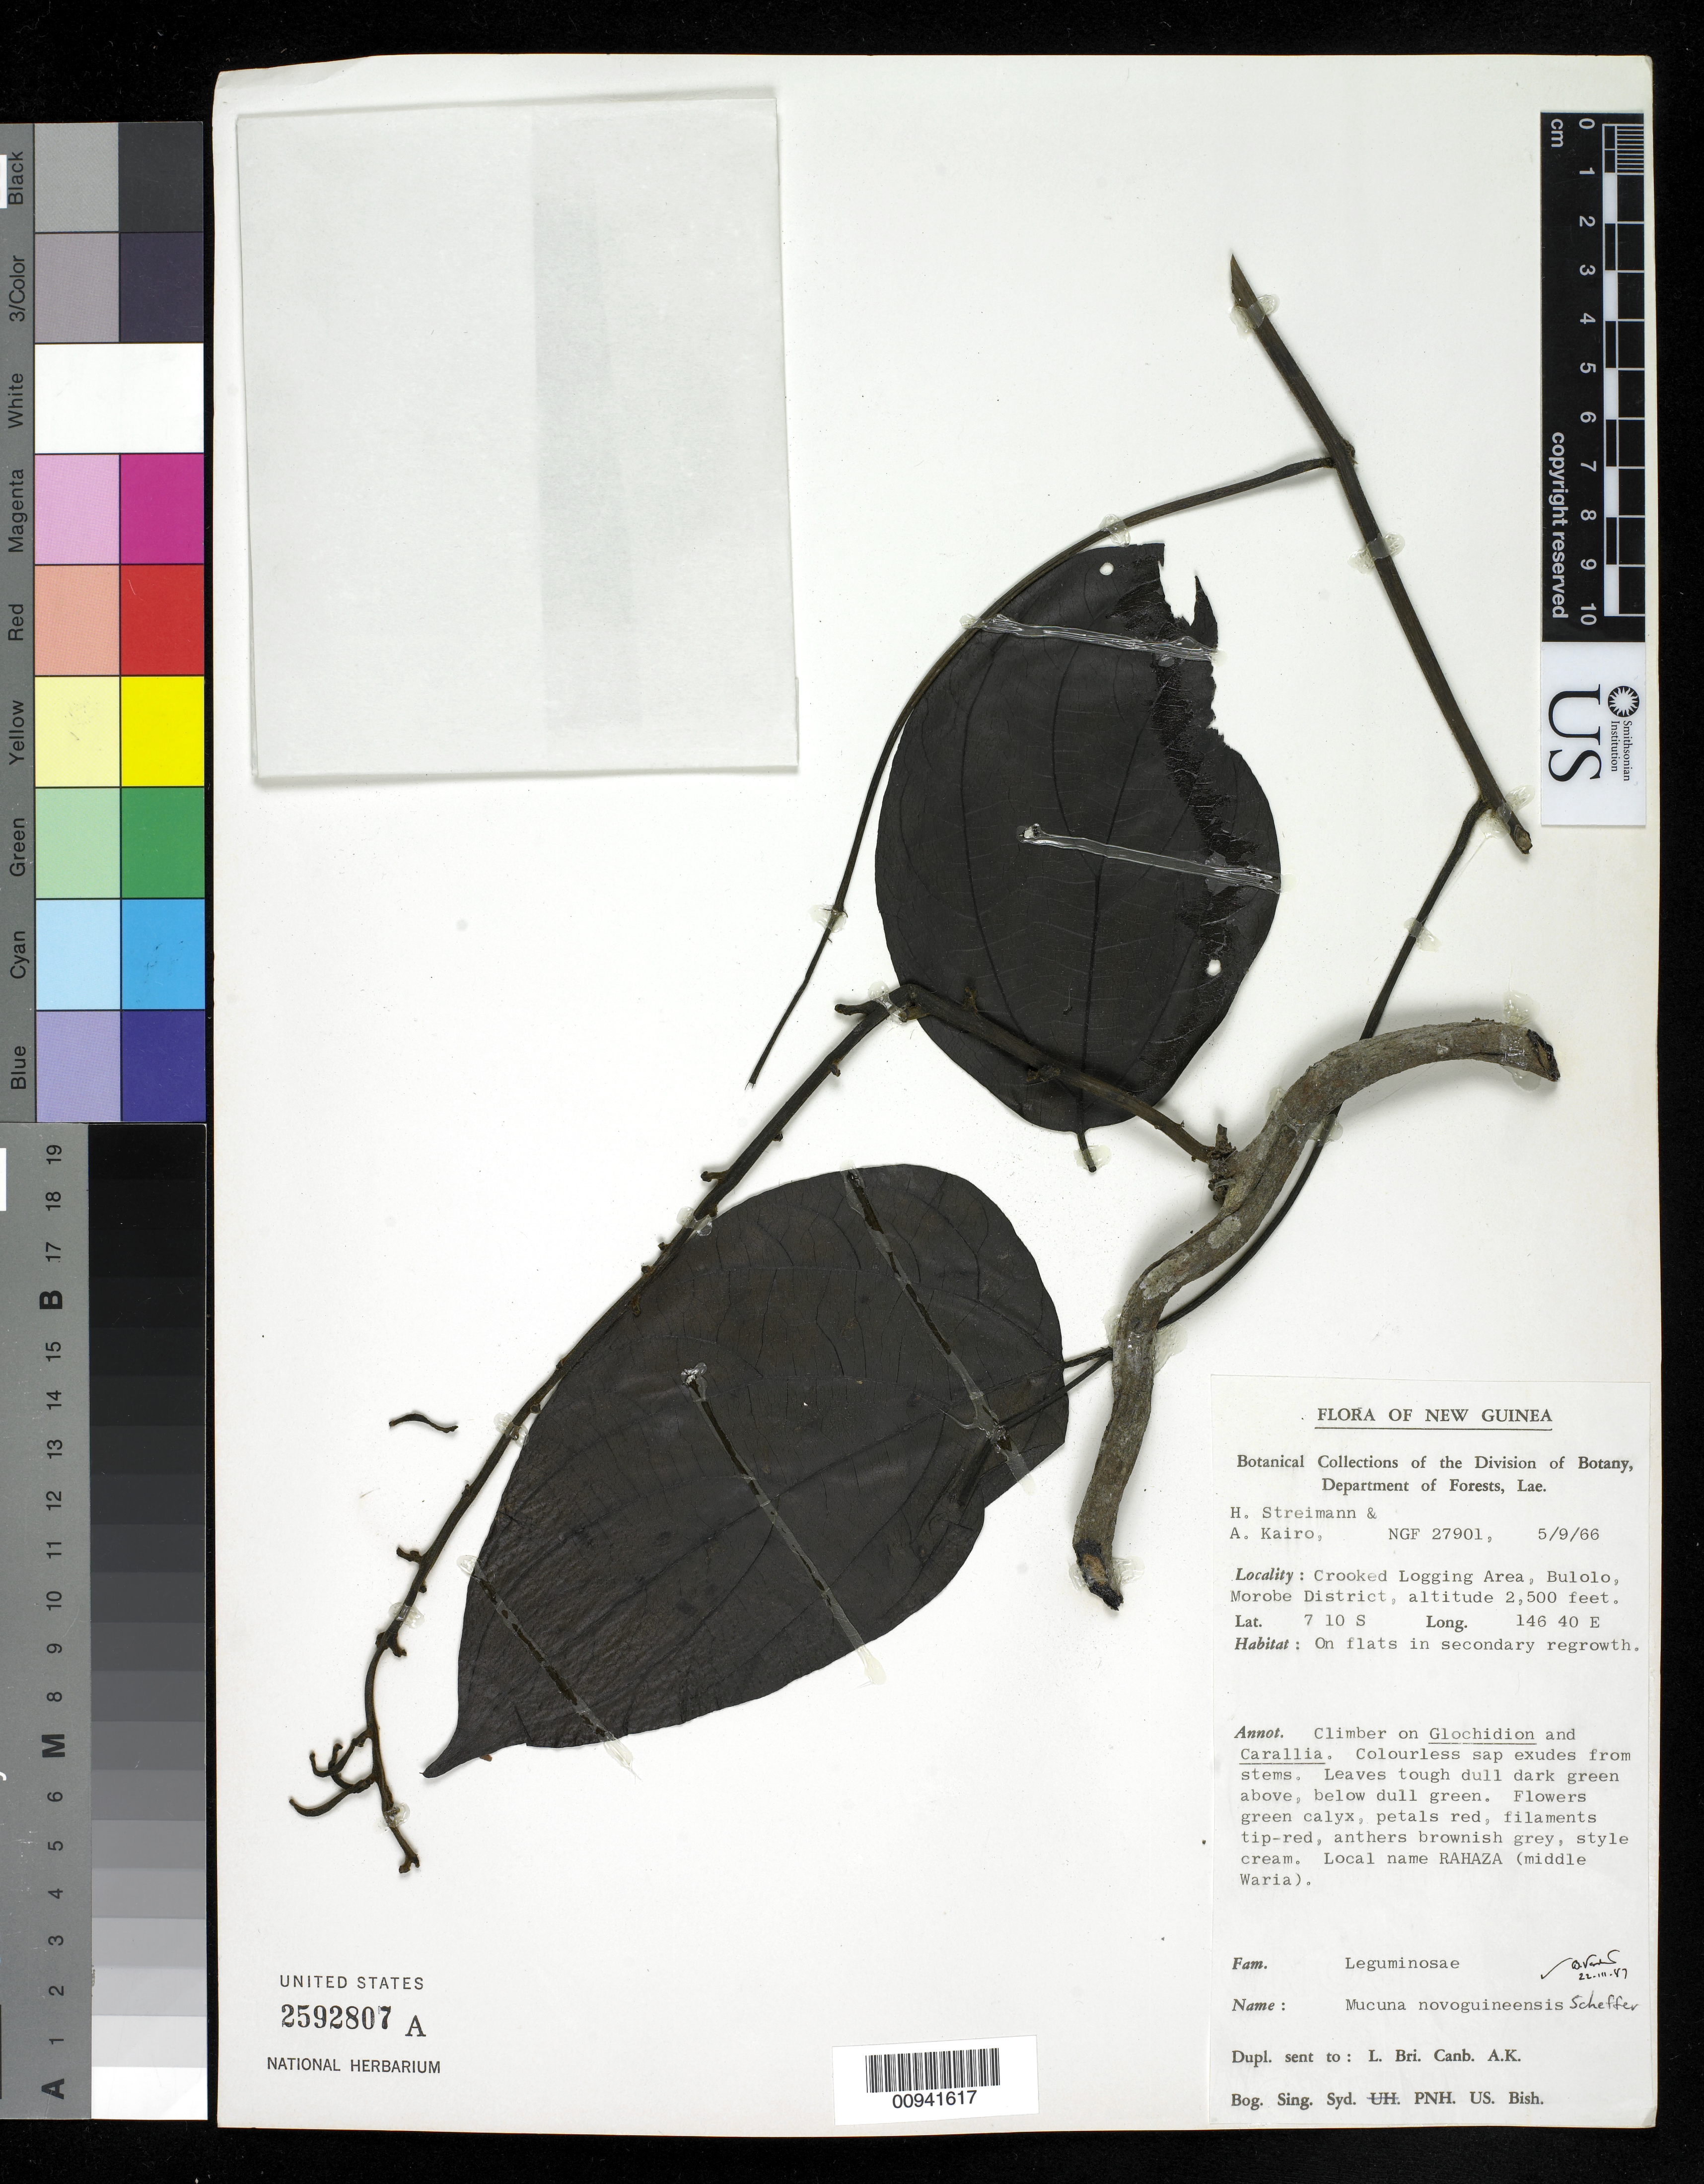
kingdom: Plantae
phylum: Tracheophyta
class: Magnoliopsida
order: Fabales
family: Fabaceae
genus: Mucuna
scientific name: Mucuna nova-guineensis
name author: Scheff.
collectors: H. Streimann & A. Kairo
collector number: NGF 27901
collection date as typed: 05 Sep 1966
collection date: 1966-09-05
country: Papua New Guinea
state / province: Morobe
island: New Guinea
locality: Crooked logging area, Bulolo, Morobe District.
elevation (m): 762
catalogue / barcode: US 2592807